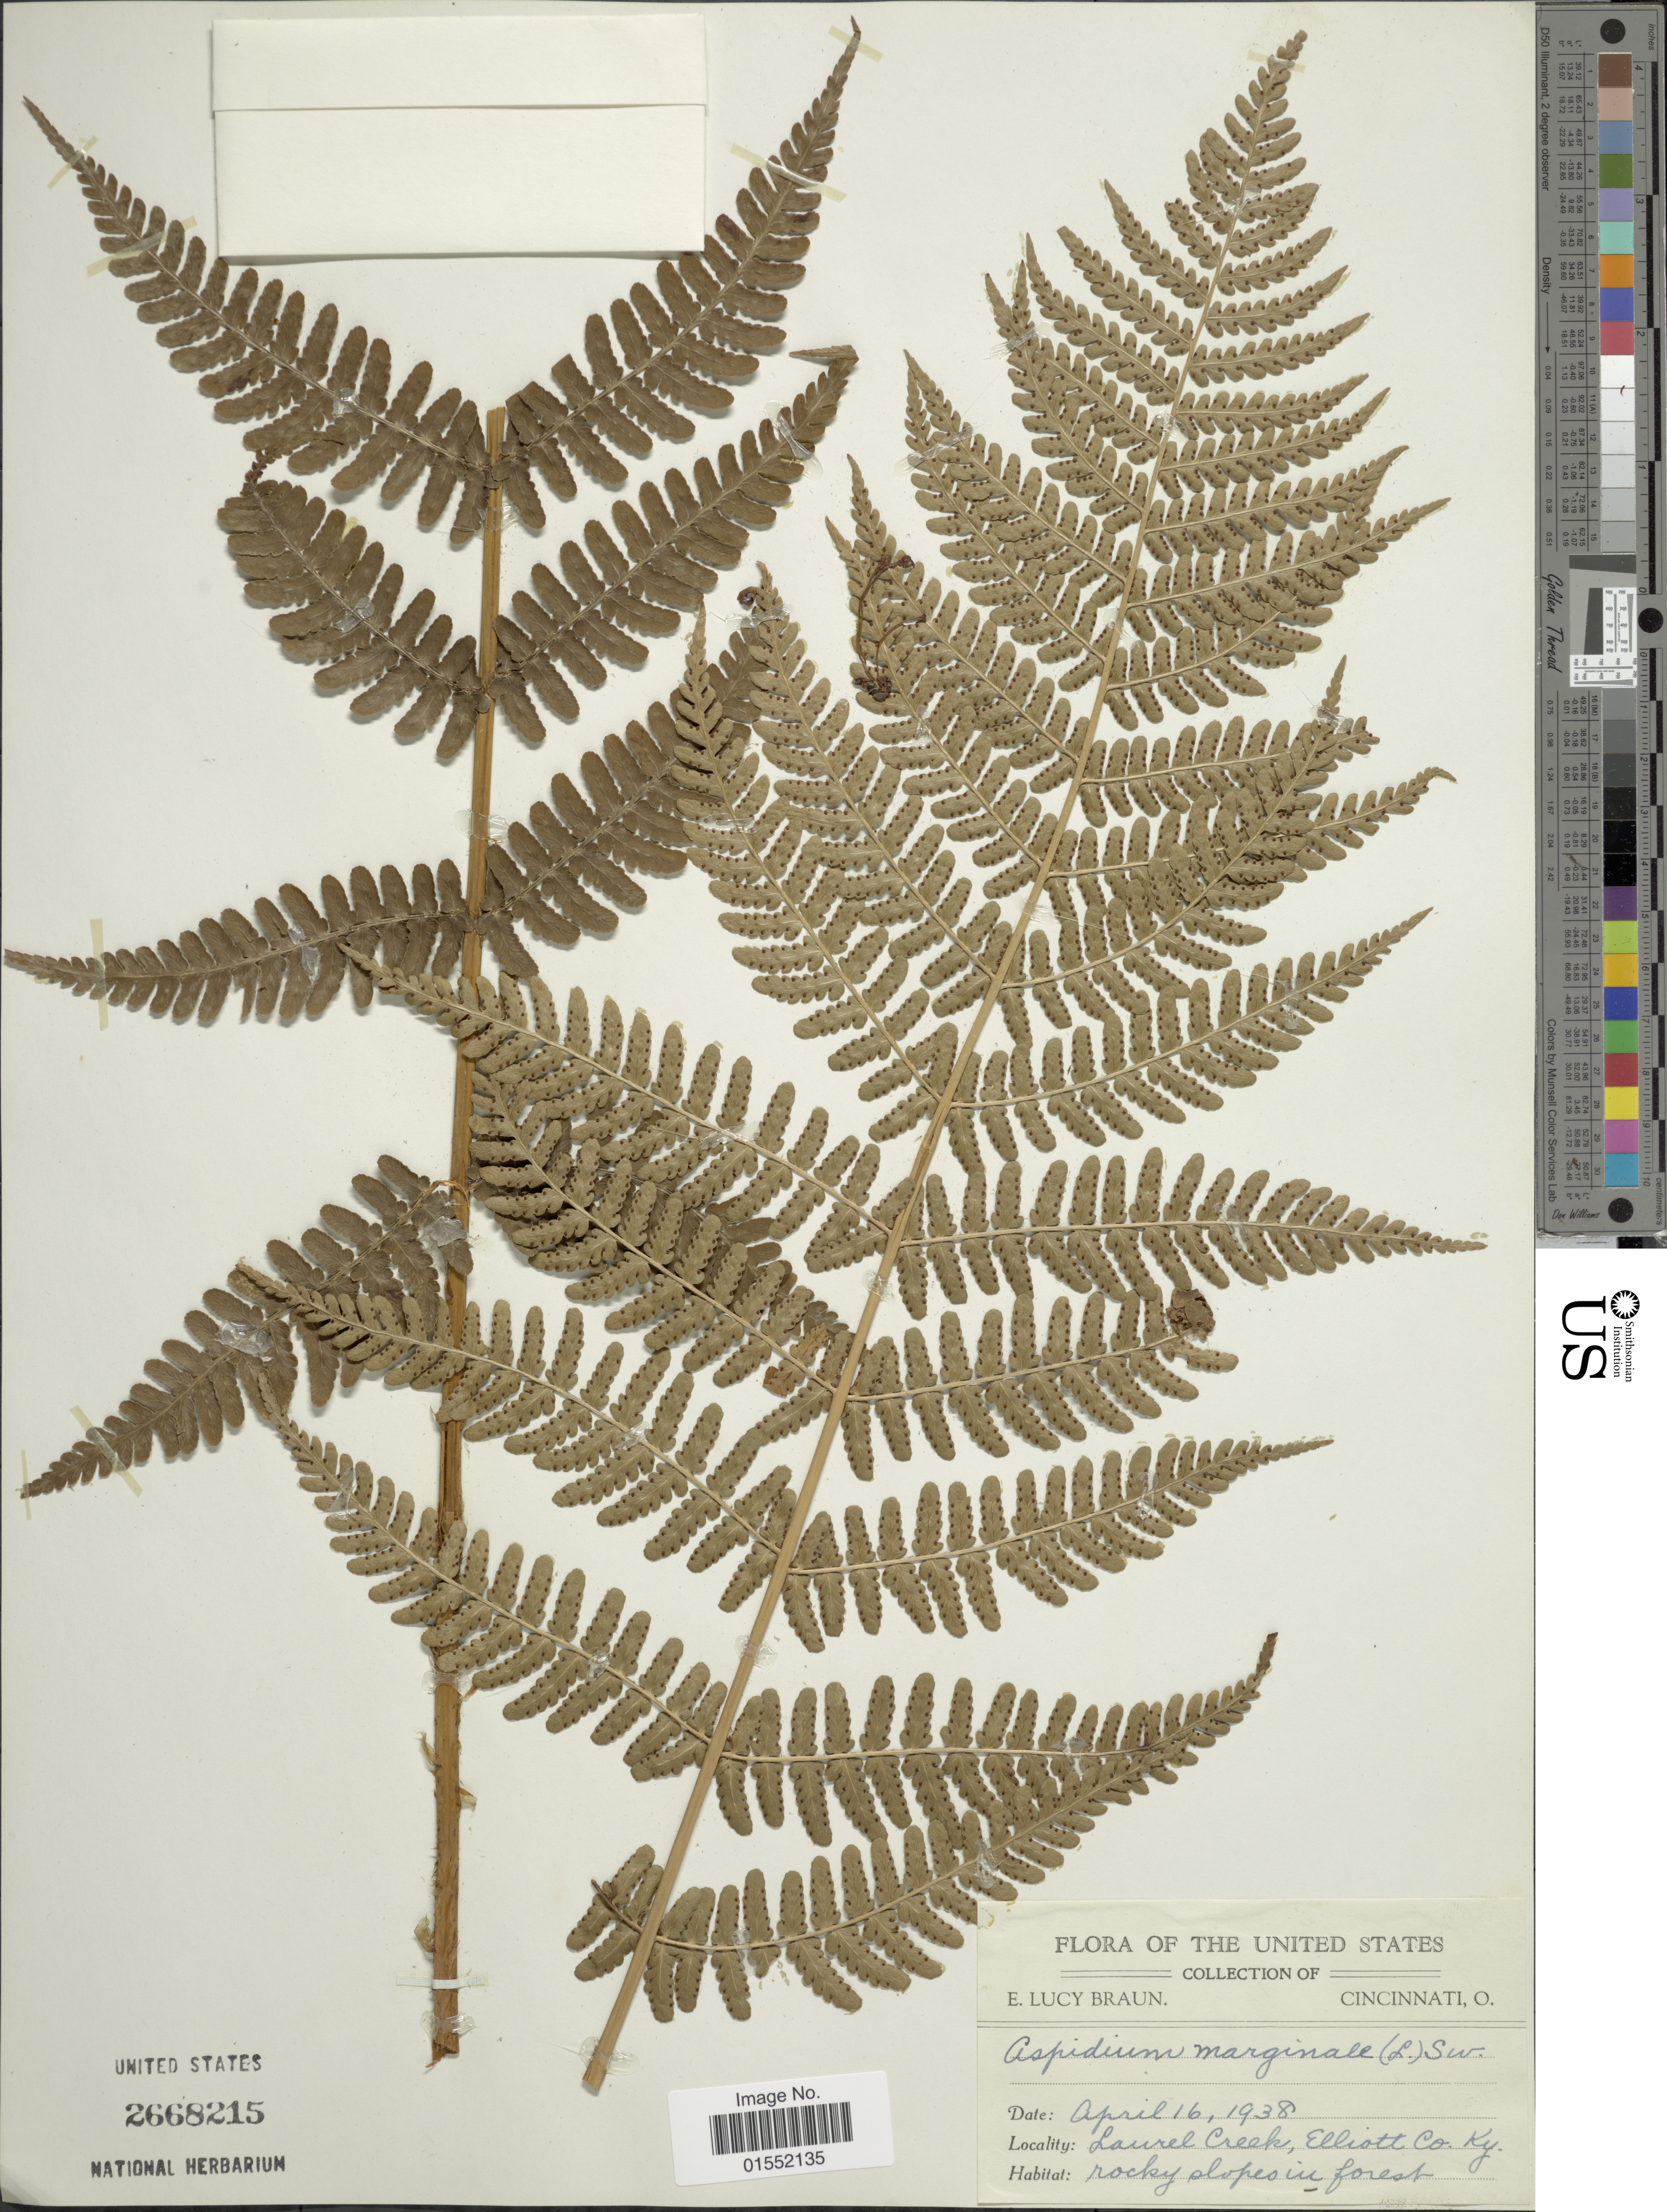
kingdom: Plantae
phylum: Tracheophyta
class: Polypodiopsida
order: Polypodiales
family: Dryopteridaceae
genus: Dryopteris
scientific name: Dryopteris marginalis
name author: (L.) A. Gray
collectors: E. L. Braun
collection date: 1938-04-16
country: United States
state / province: Kentucky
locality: Cincinnati, O., Laurel Creek, Elliott Co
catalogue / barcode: US 2668215